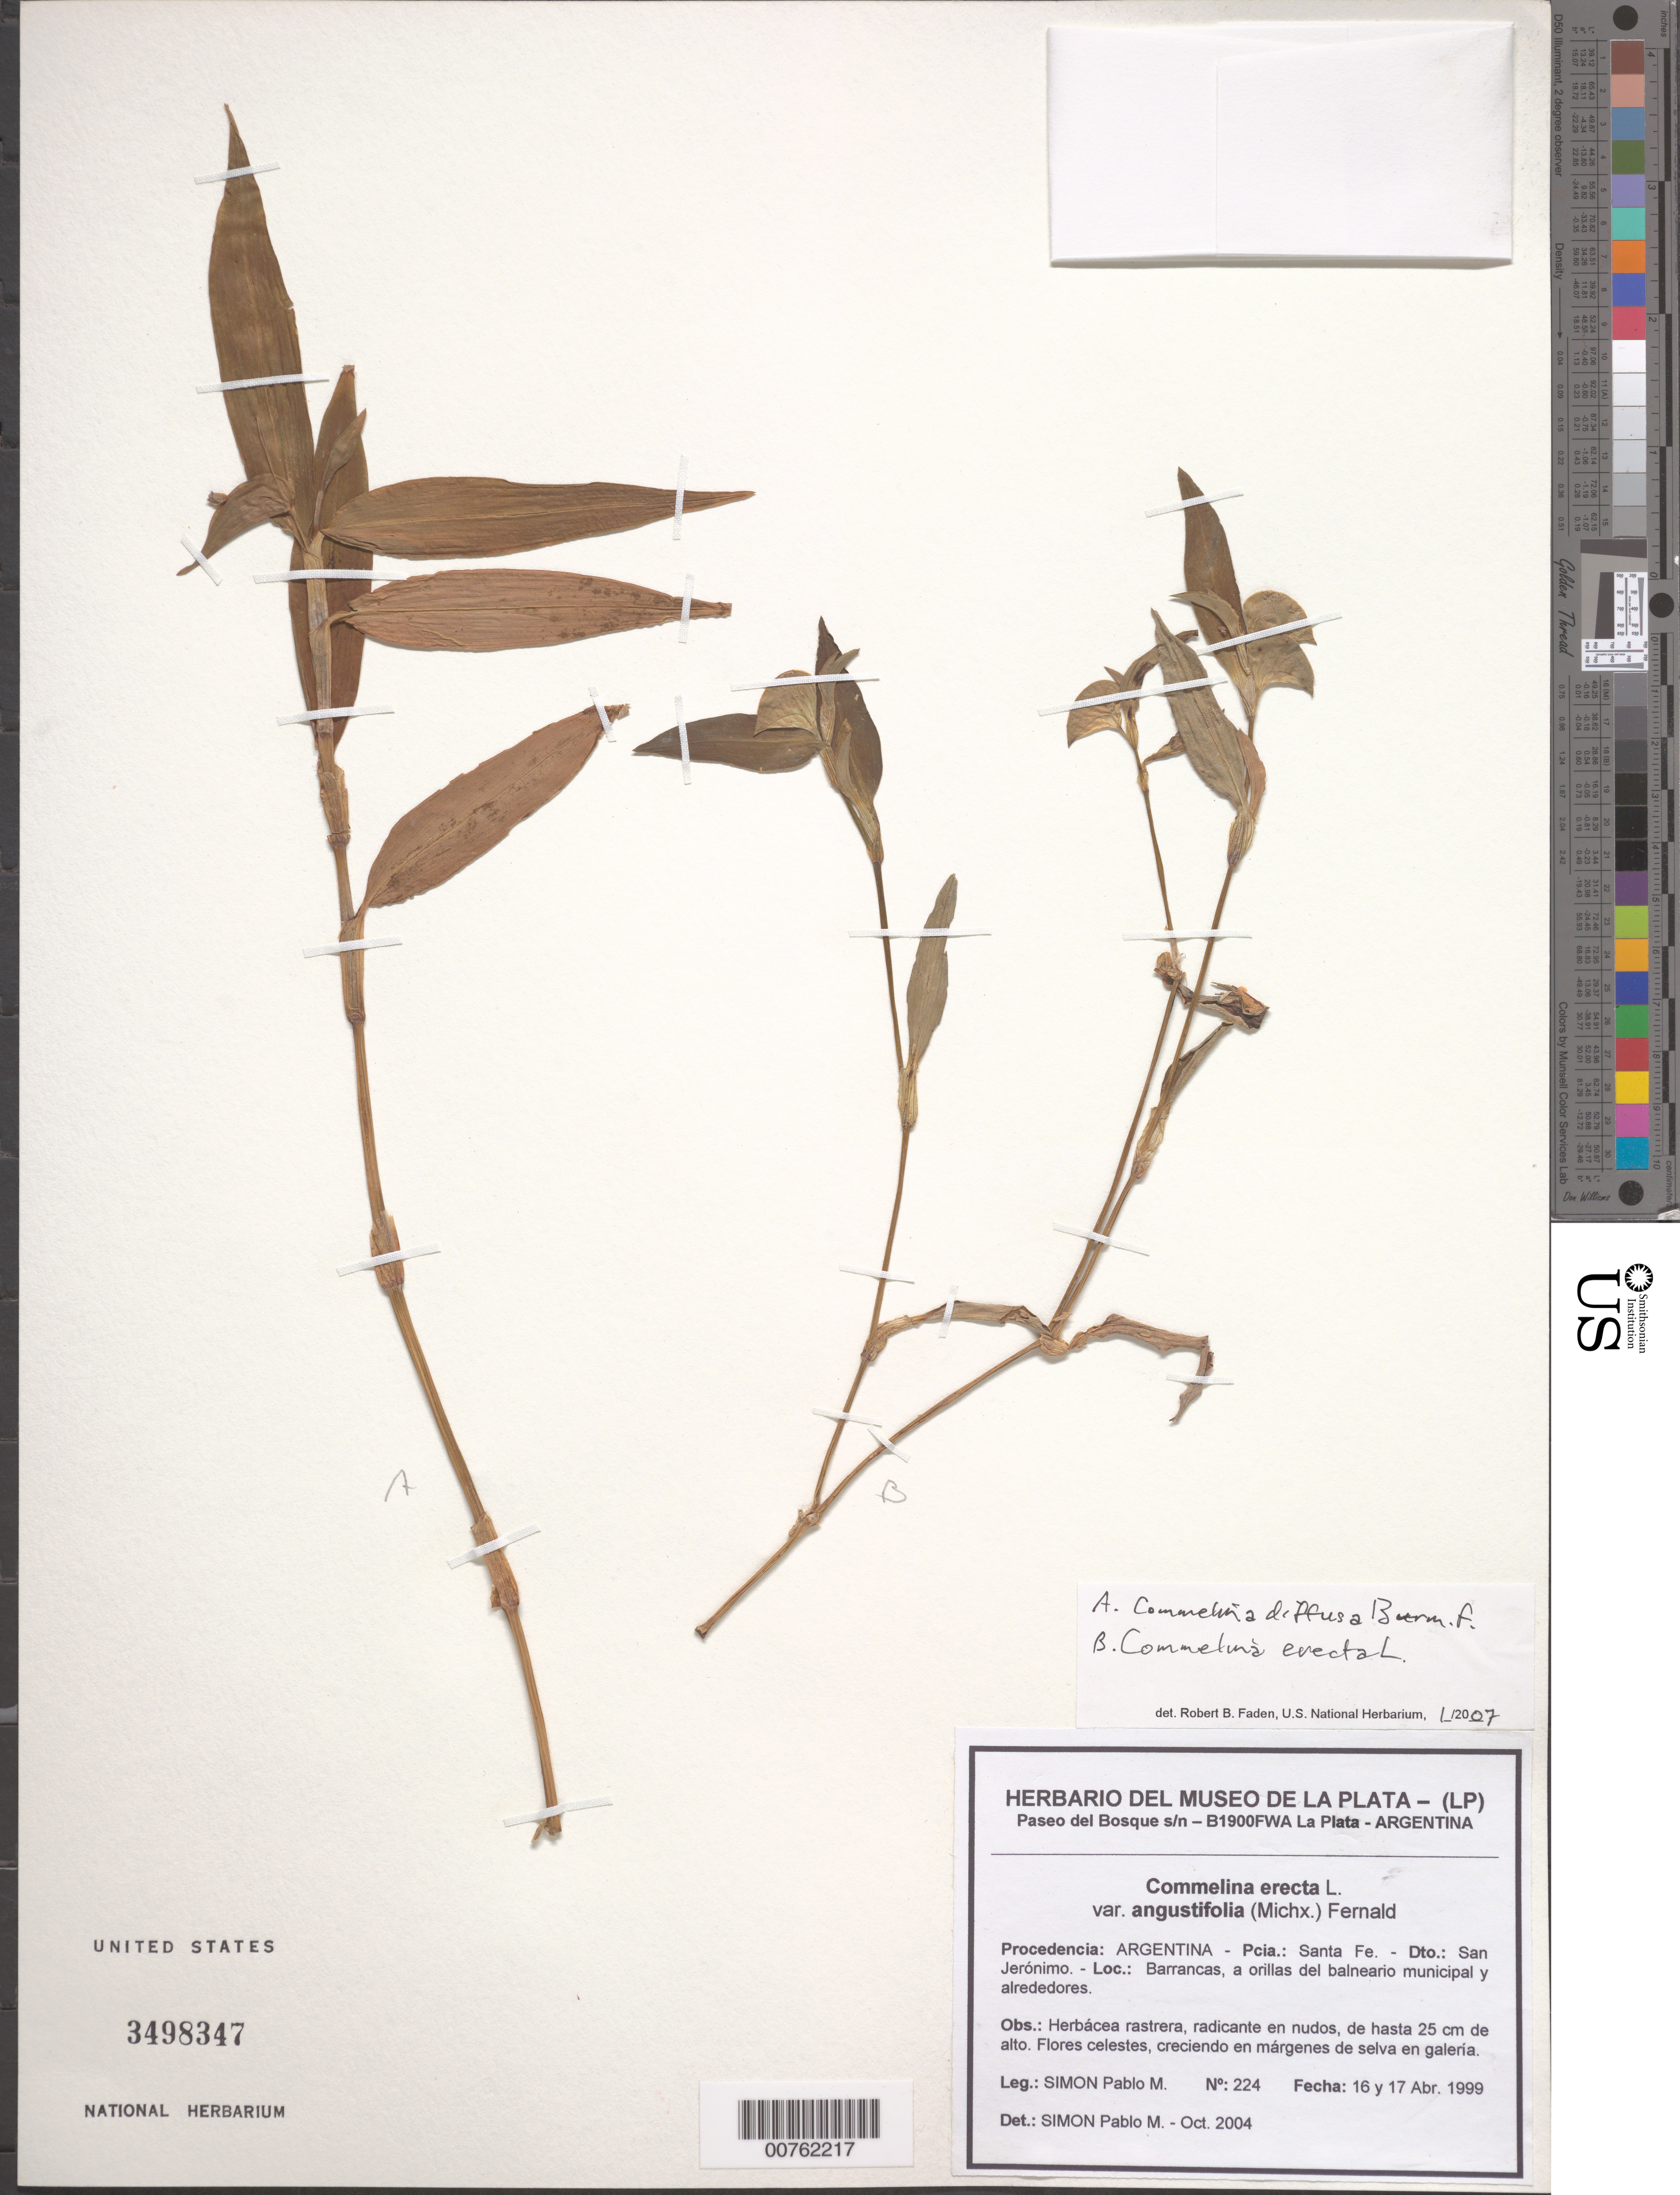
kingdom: Plantae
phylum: Tracheophyta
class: Liliopsida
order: Commelinales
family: Commelinaceae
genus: Commelina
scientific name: Commelina erecta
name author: L.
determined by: Faden, Robert B., (US), Smithsonian Institution - National Museum of Natural History (UNITED STATES)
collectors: P. M. Simón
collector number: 224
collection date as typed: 16, 17 Apr 1999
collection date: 1999-04-16/1999-04-17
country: Argentina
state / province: Santa Fe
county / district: San Jeronimo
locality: Barrancas, a orillas del balneario municipal y alrededores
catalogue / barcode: US 3498347